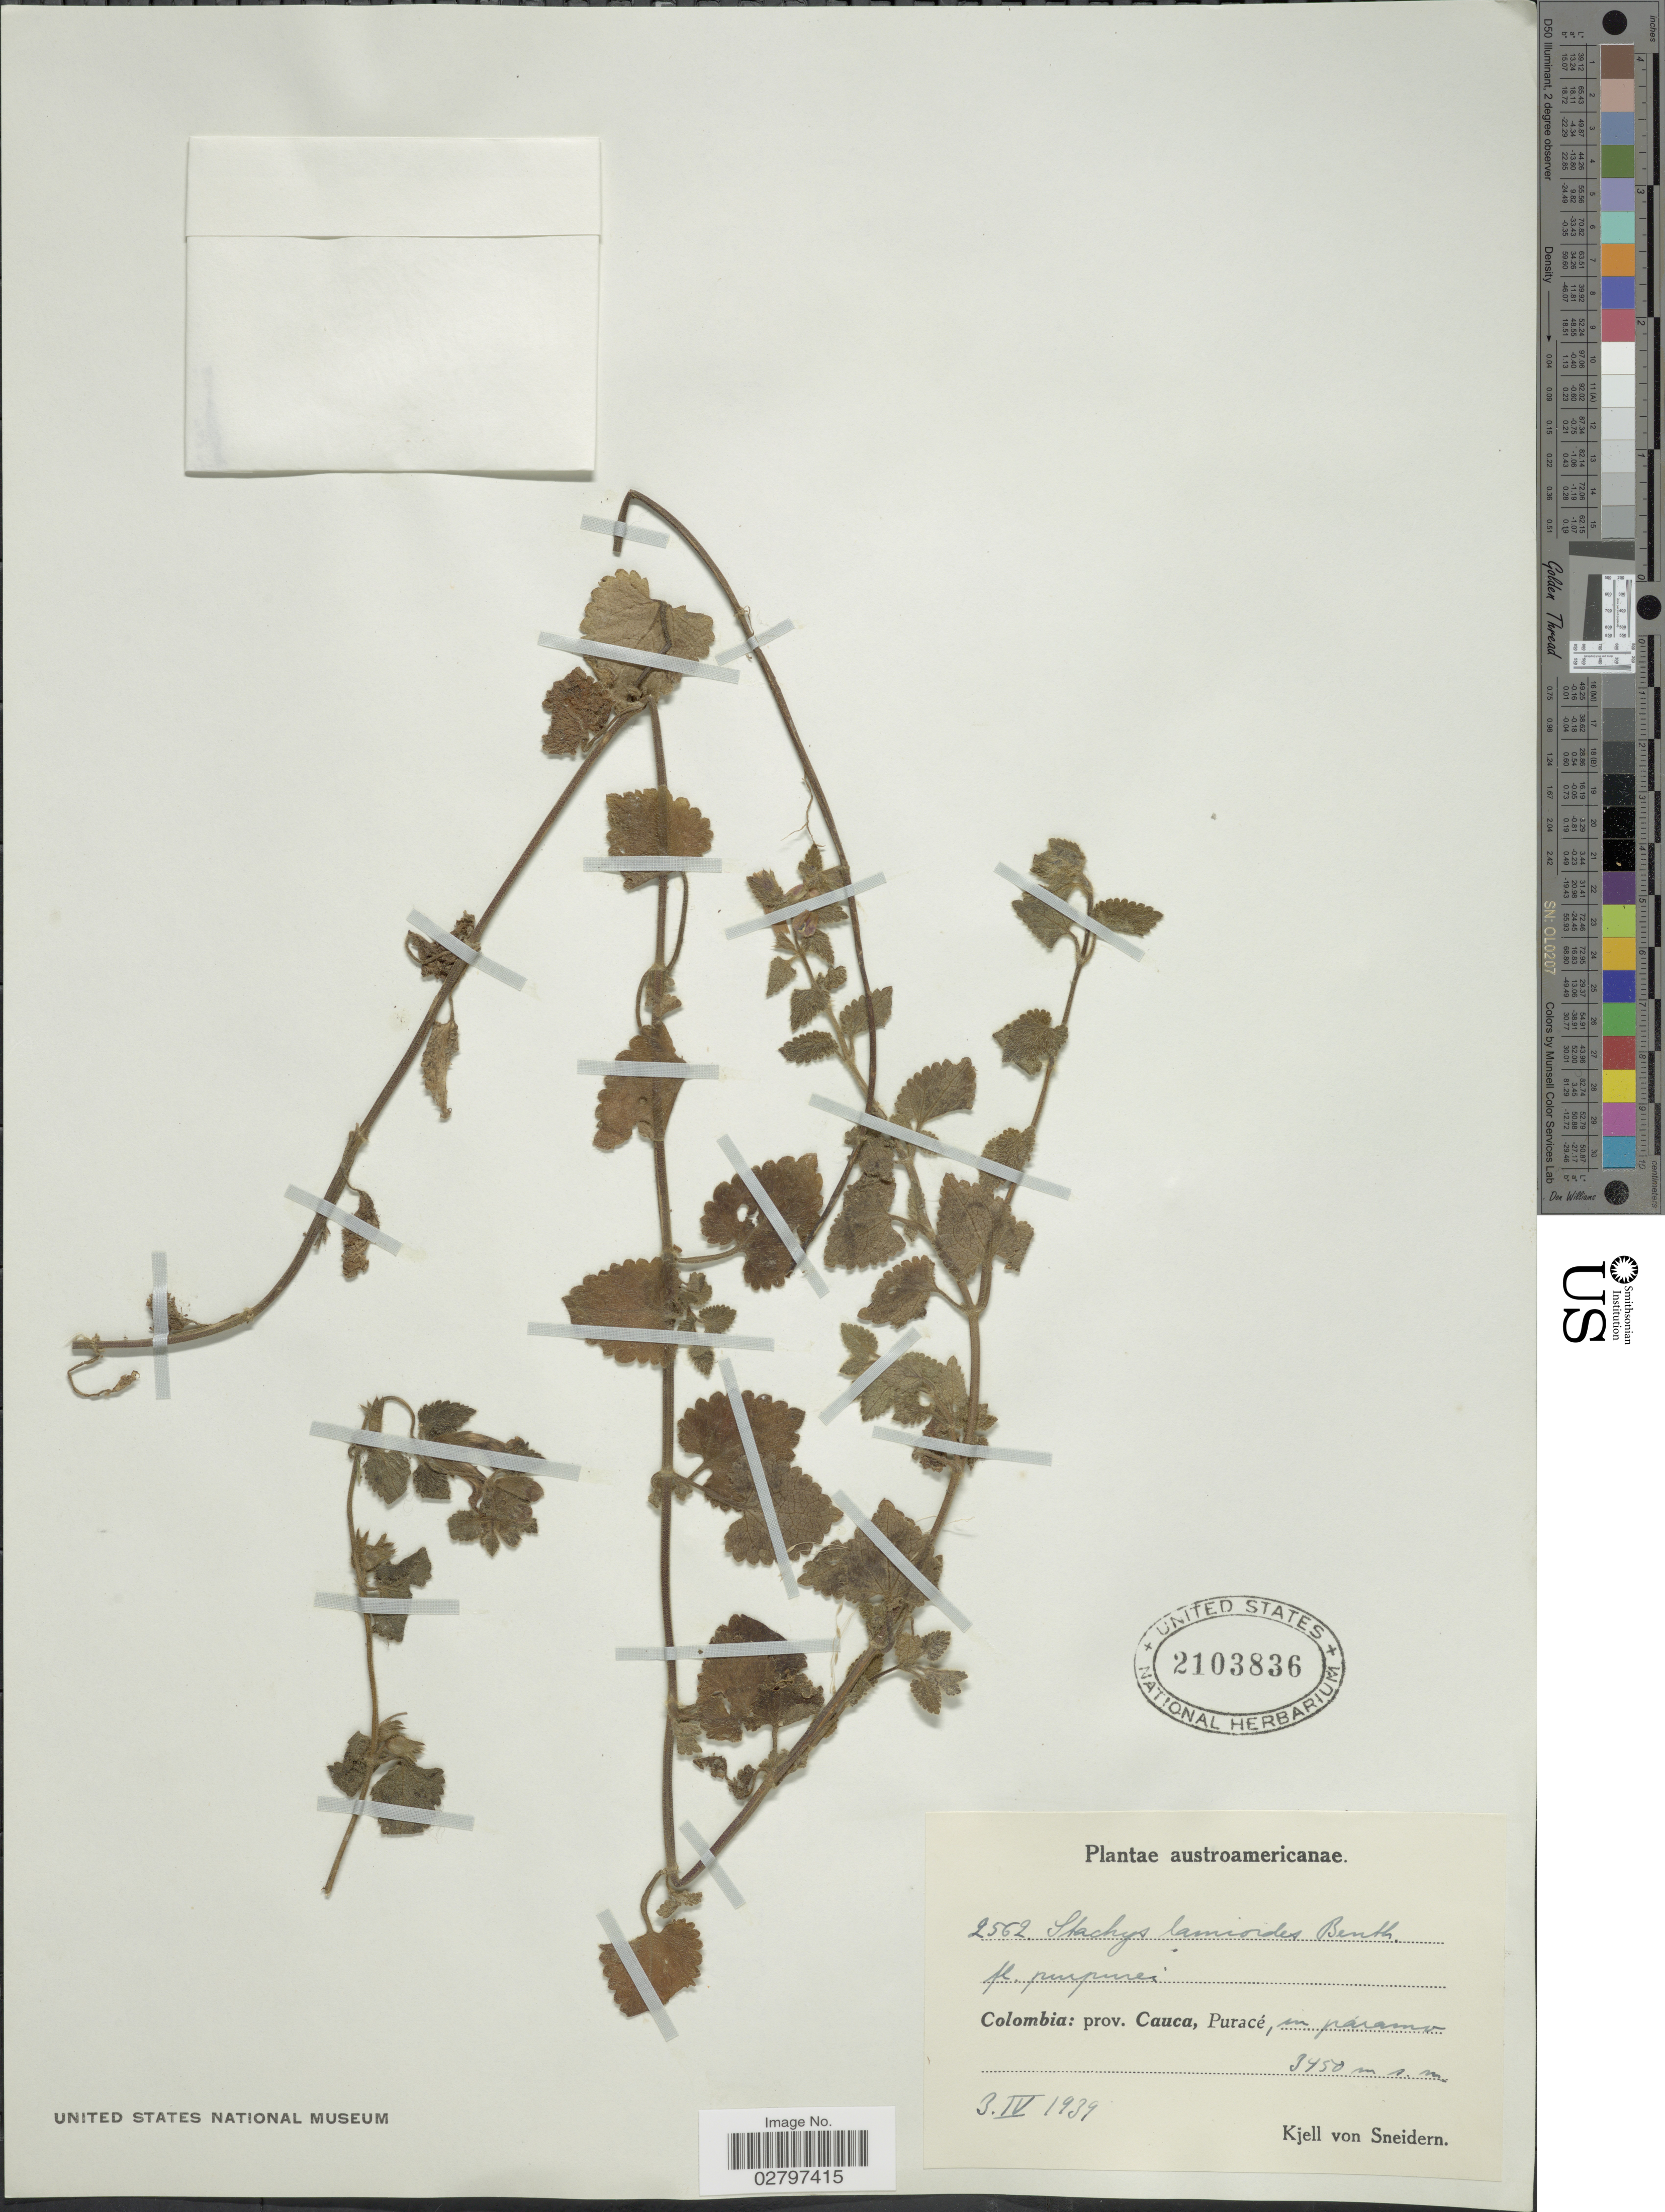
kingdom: Plantae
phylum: Tracheophyta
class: Magnoliopsida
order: Lamiales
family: Lamiaceae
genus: Stachys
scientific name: Stachys lamioides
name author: Benth.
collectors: K. von Sneidern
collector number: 2562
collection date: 1939-04-03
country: Colombia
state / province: Cauca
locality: Puracé.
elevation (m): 3450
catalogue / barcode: US 2103836